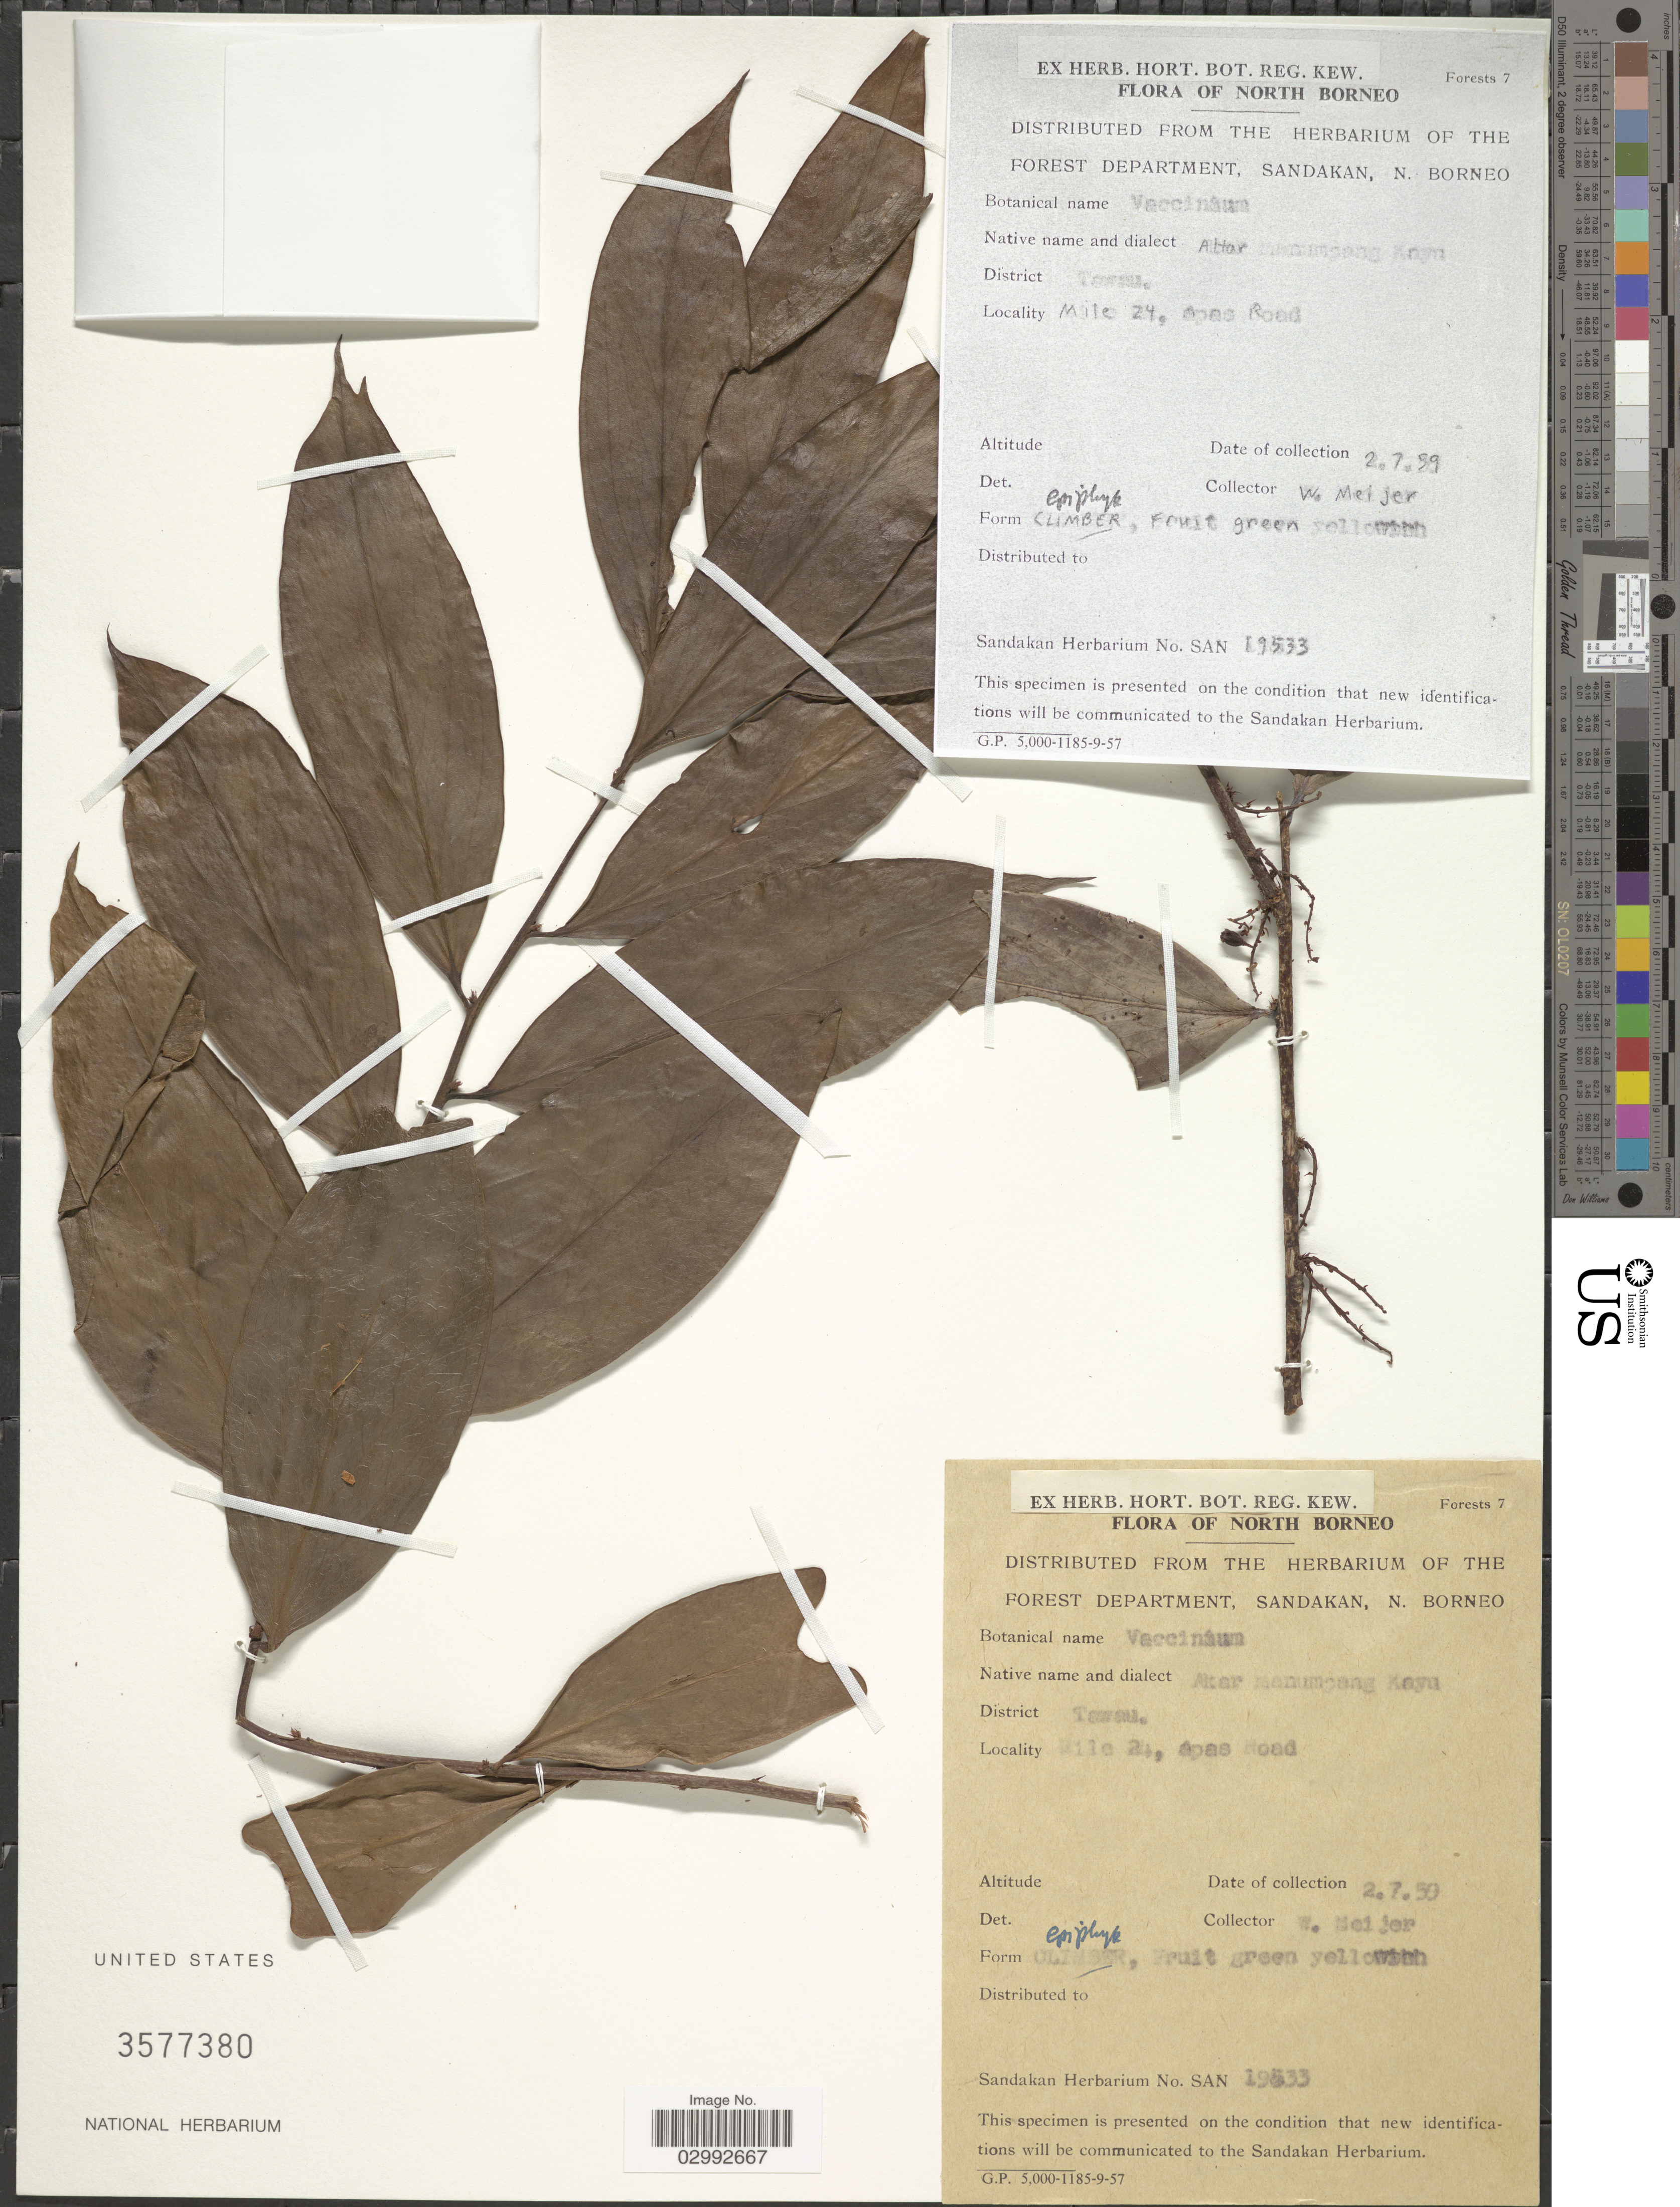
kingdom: Plantae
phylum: Tracheophyta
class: Magnoliopsida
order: Ericales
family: Ericaceae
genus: Vaccinium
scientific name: Vaccinium sp.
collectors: W. Meijer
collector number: SAN 19533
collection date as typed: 2/7/59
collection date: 1959-07-02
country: Malaysia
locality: North Borneo, District Tawau, Mile 24, apas road.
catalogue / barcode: US 3577380